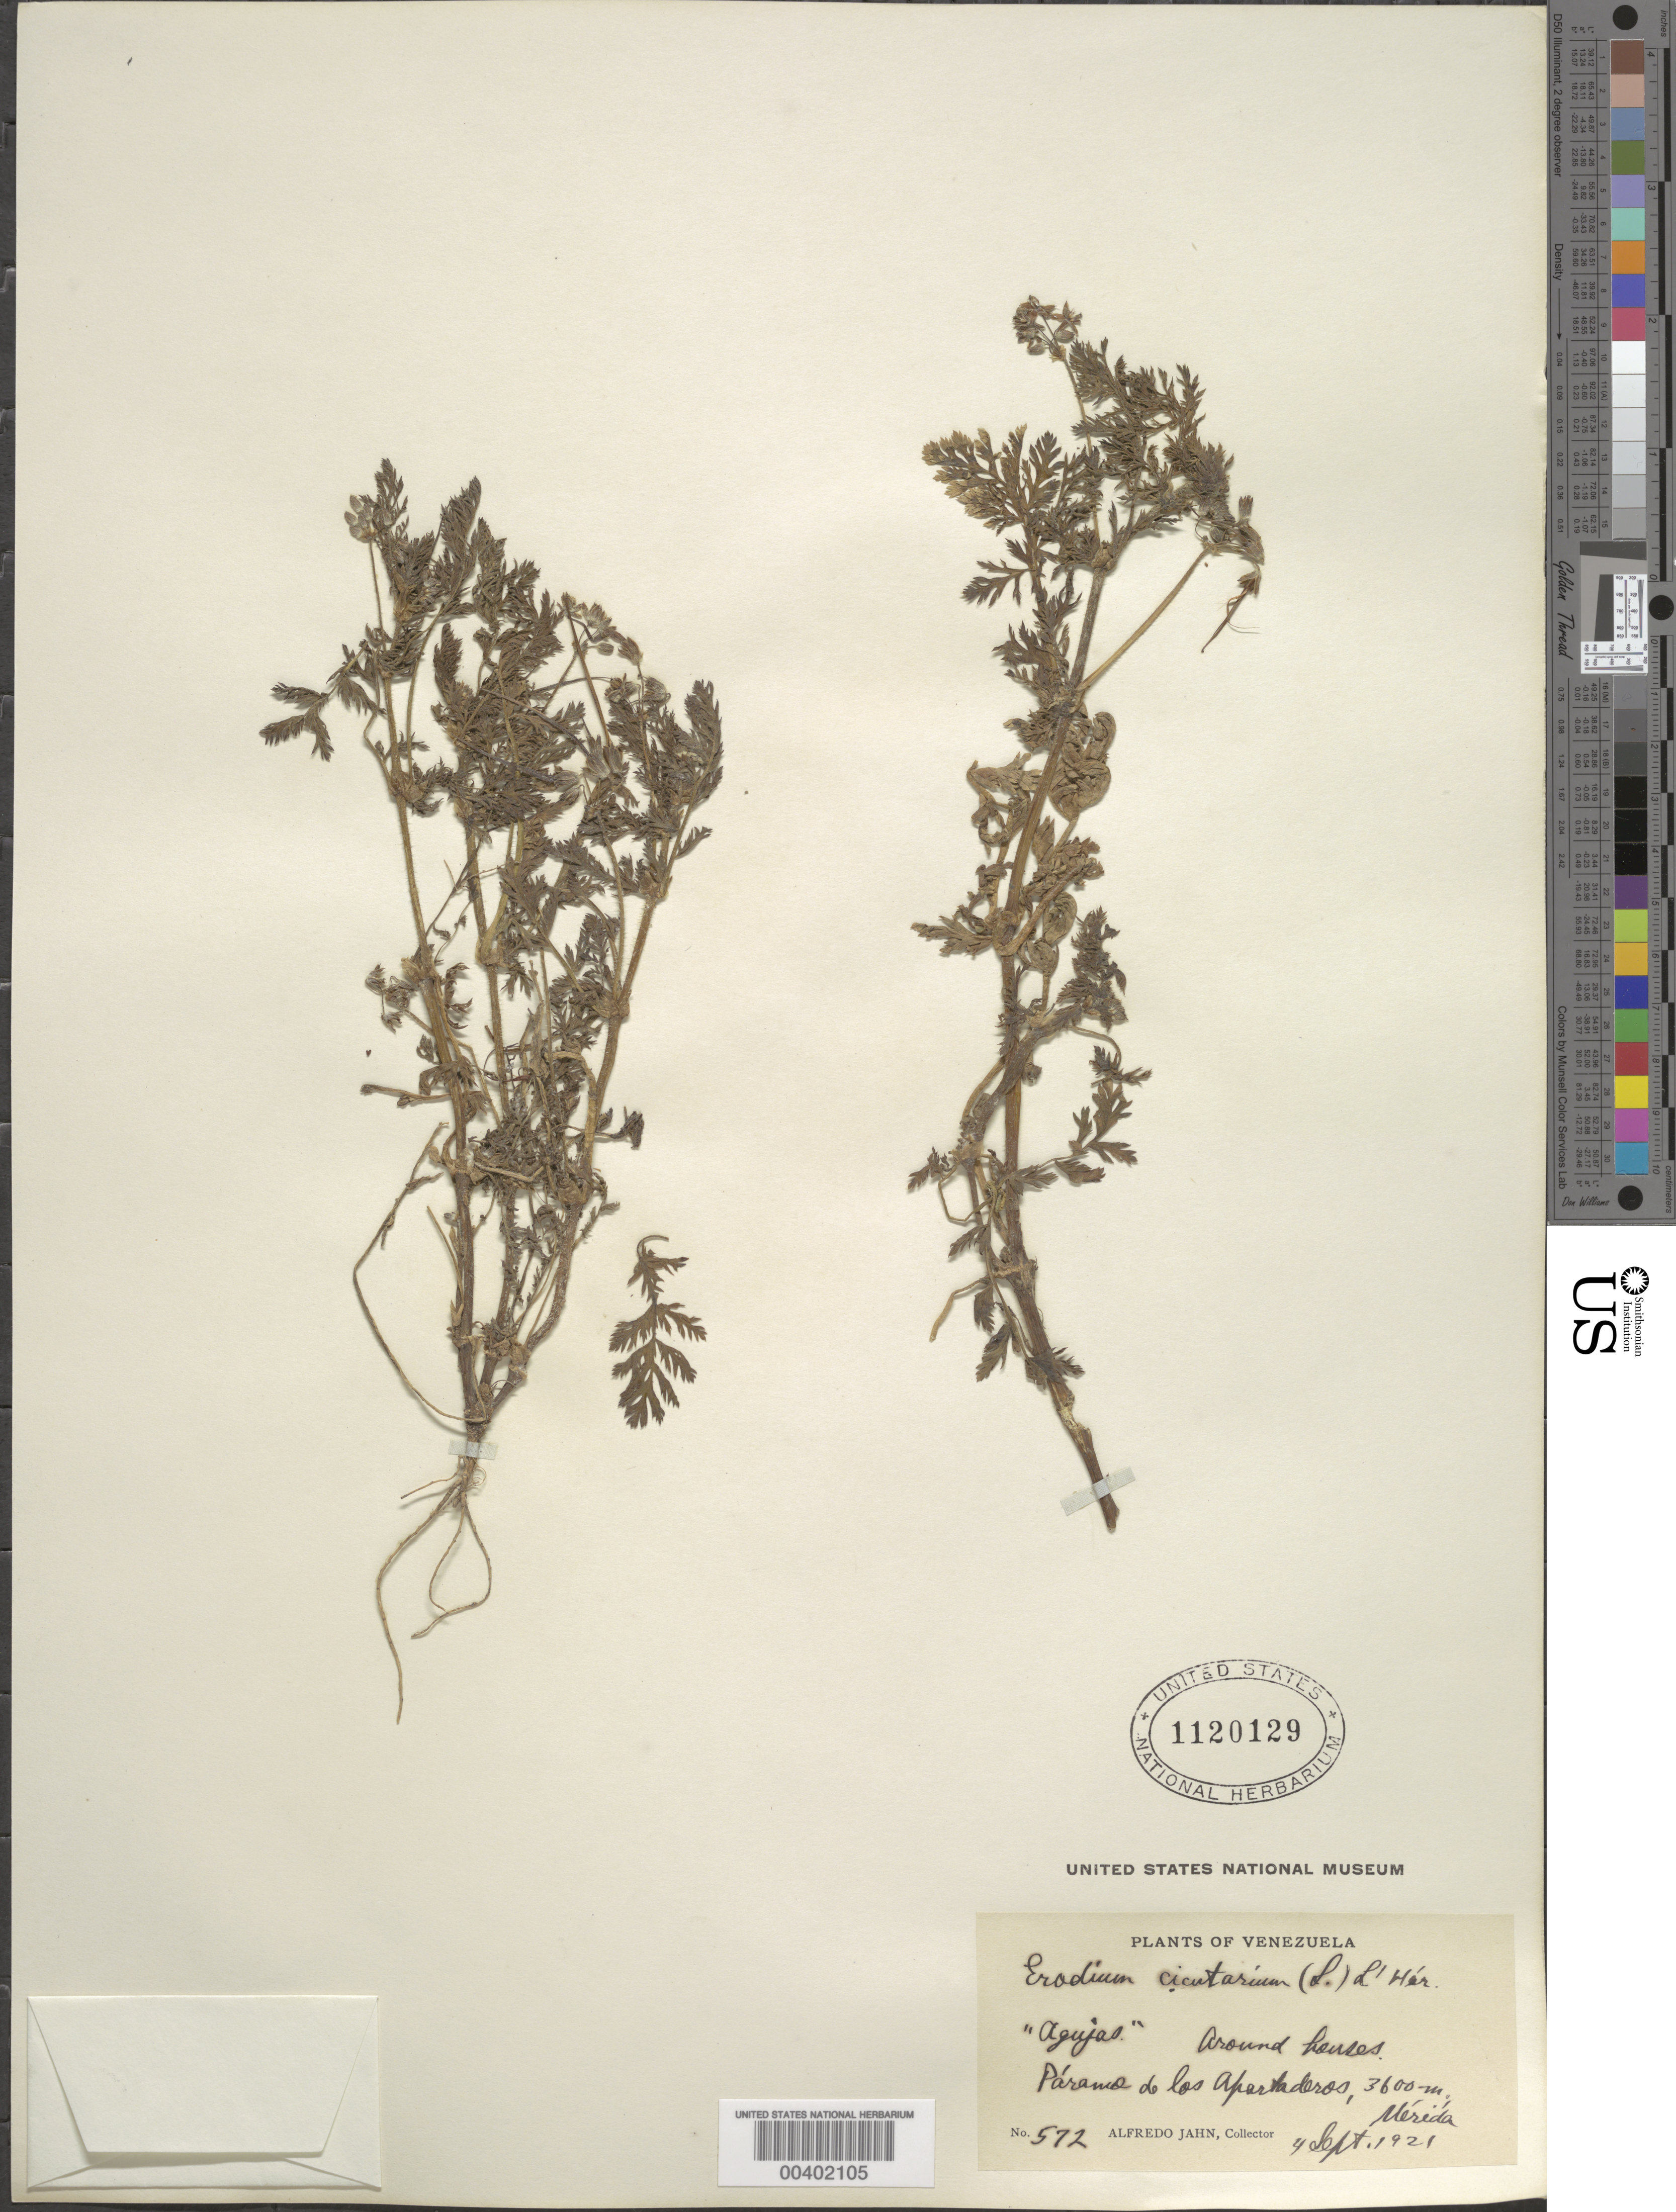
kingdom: Plantae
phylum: Tracheophyta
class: Magnoliopsida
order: Geraniales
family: Geraniaceae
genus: Erodium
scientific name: Erodium cicutarium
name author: (L.) L'Hér.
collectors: A. Jahn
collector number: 572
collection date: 1921-09-04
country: Venezuela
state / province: Mérida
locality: Páramo de los Apartaderos.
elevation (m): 3600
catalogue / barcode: US 1120129